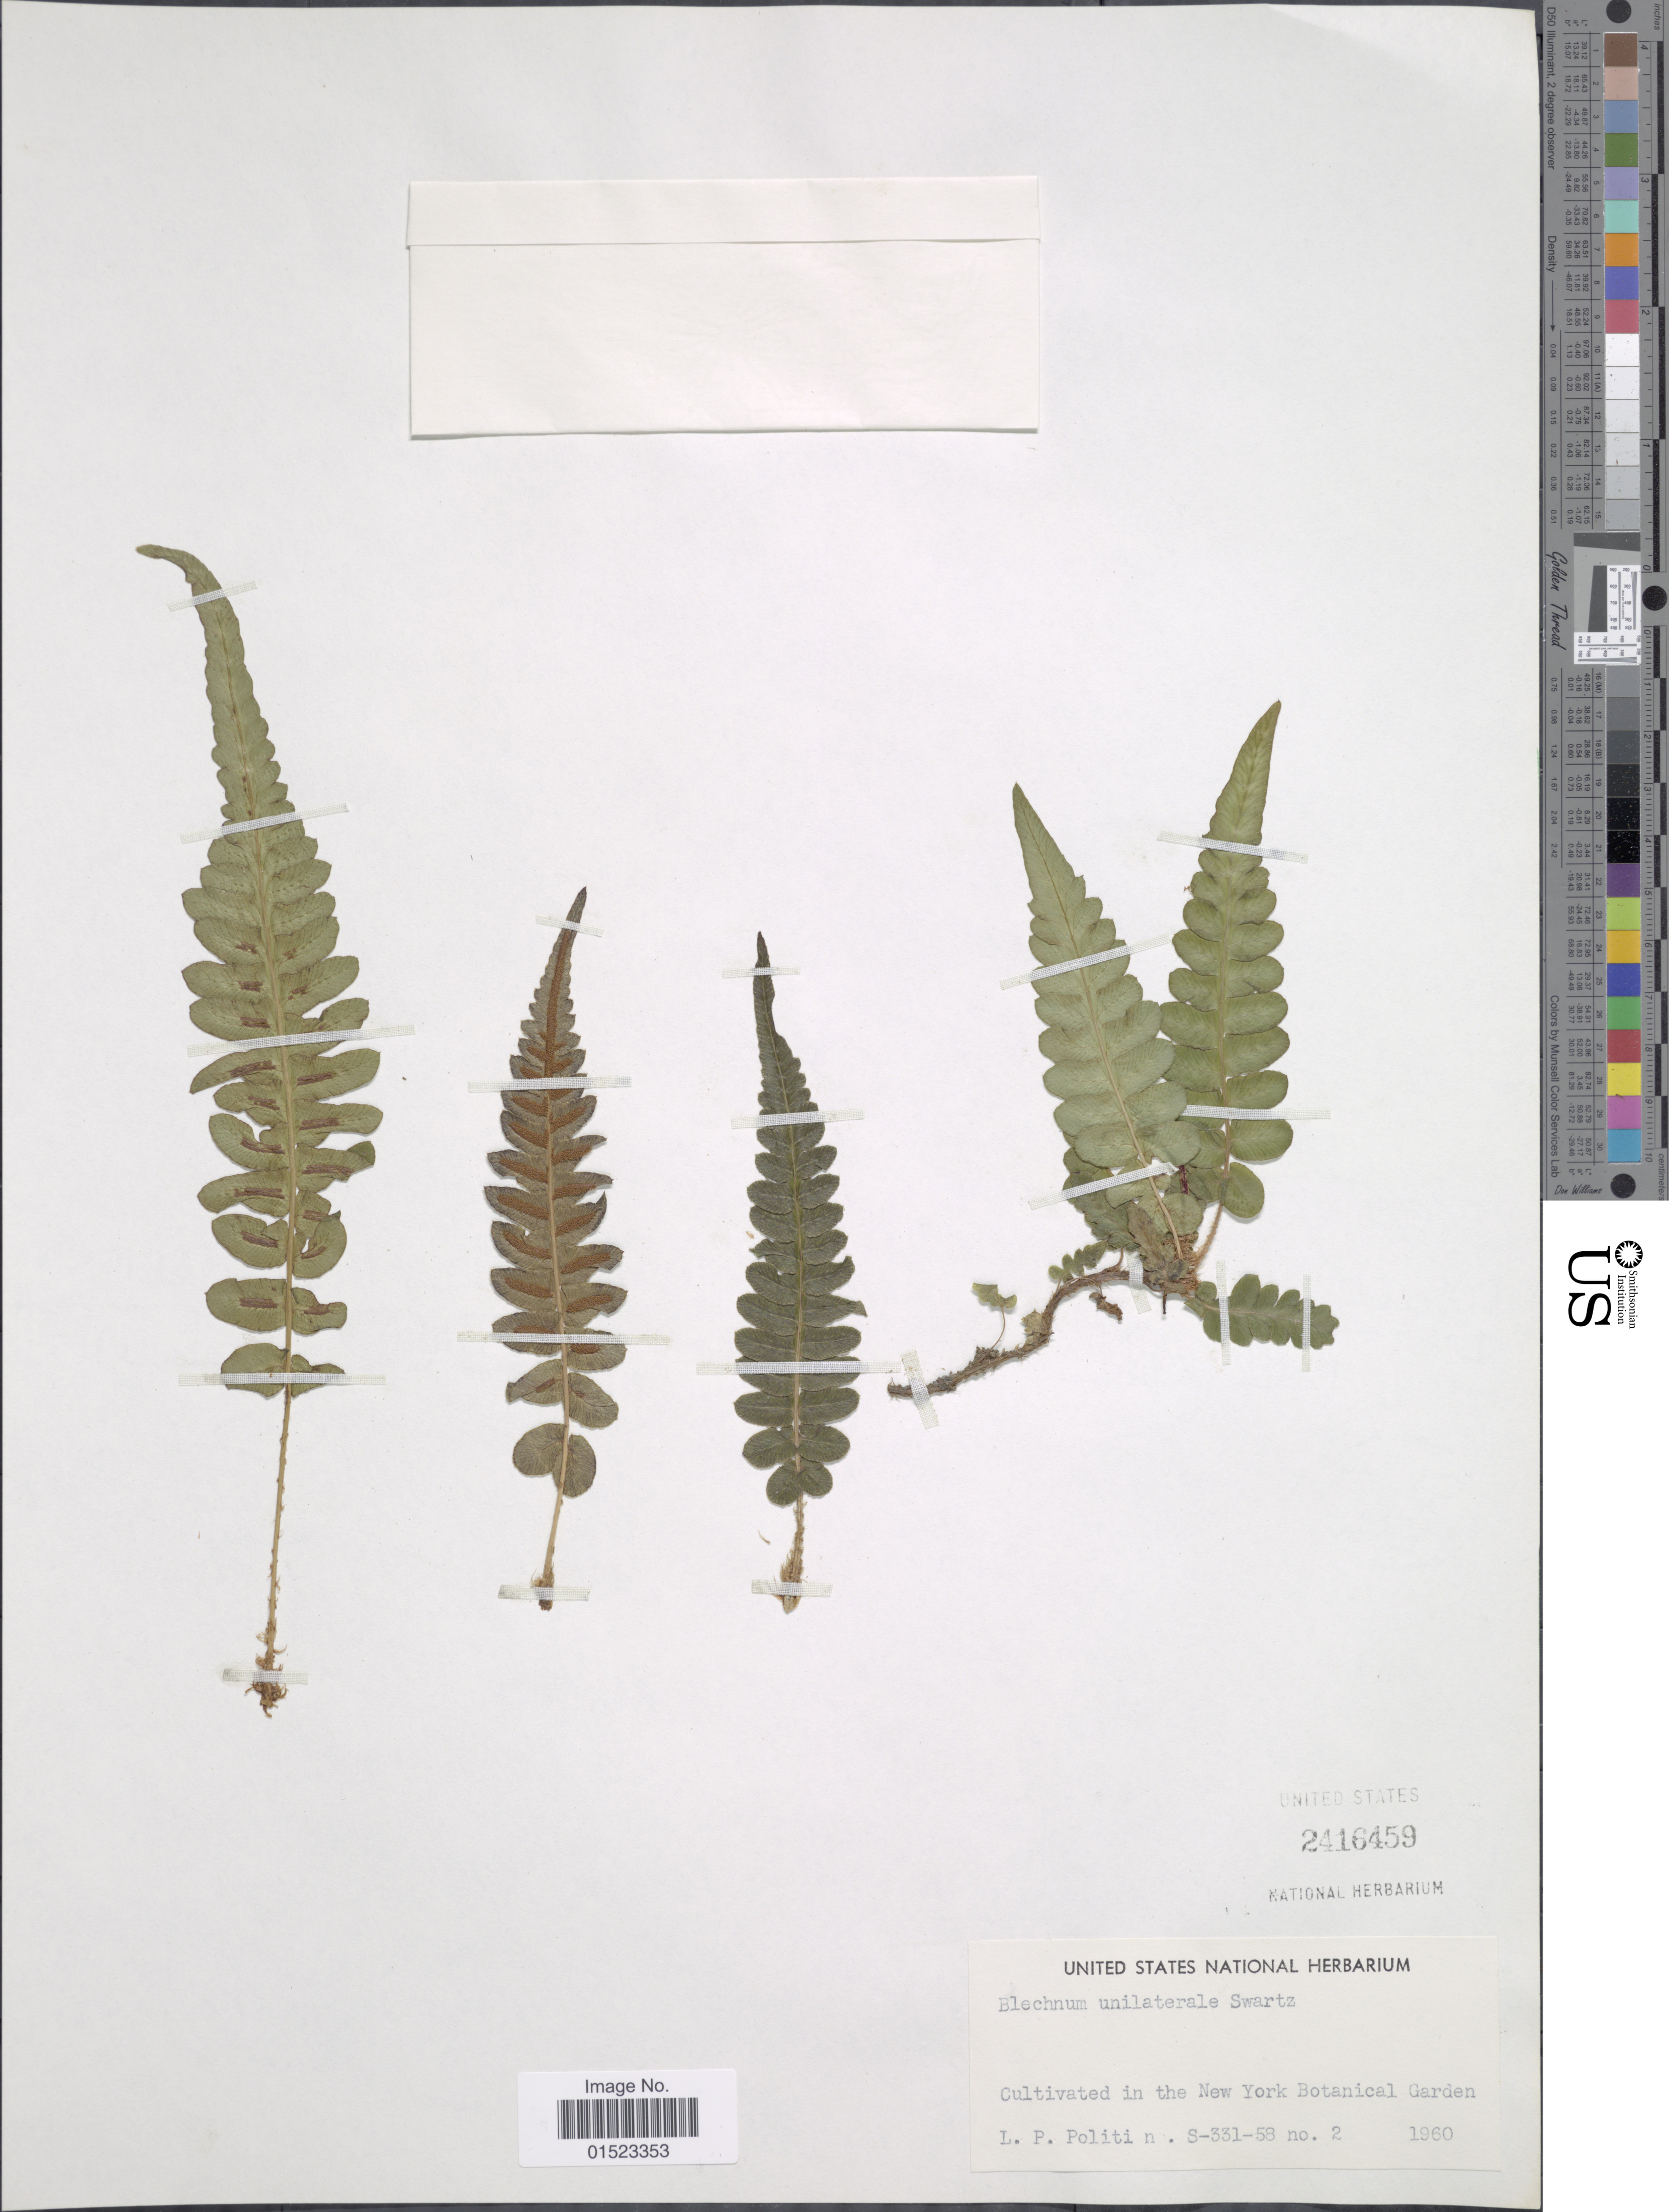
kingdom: Plantae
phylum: Tracheophyta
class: Polypodiopsida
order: Polypodiales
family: Blechnaceae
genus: Blechnum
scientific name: Blechnum unilaterale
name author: Sw.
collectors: L. Politi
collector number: S-331-58/2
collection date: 1960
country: United States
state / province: New York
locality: New York Botanical Gardens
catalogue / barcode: US 2416459